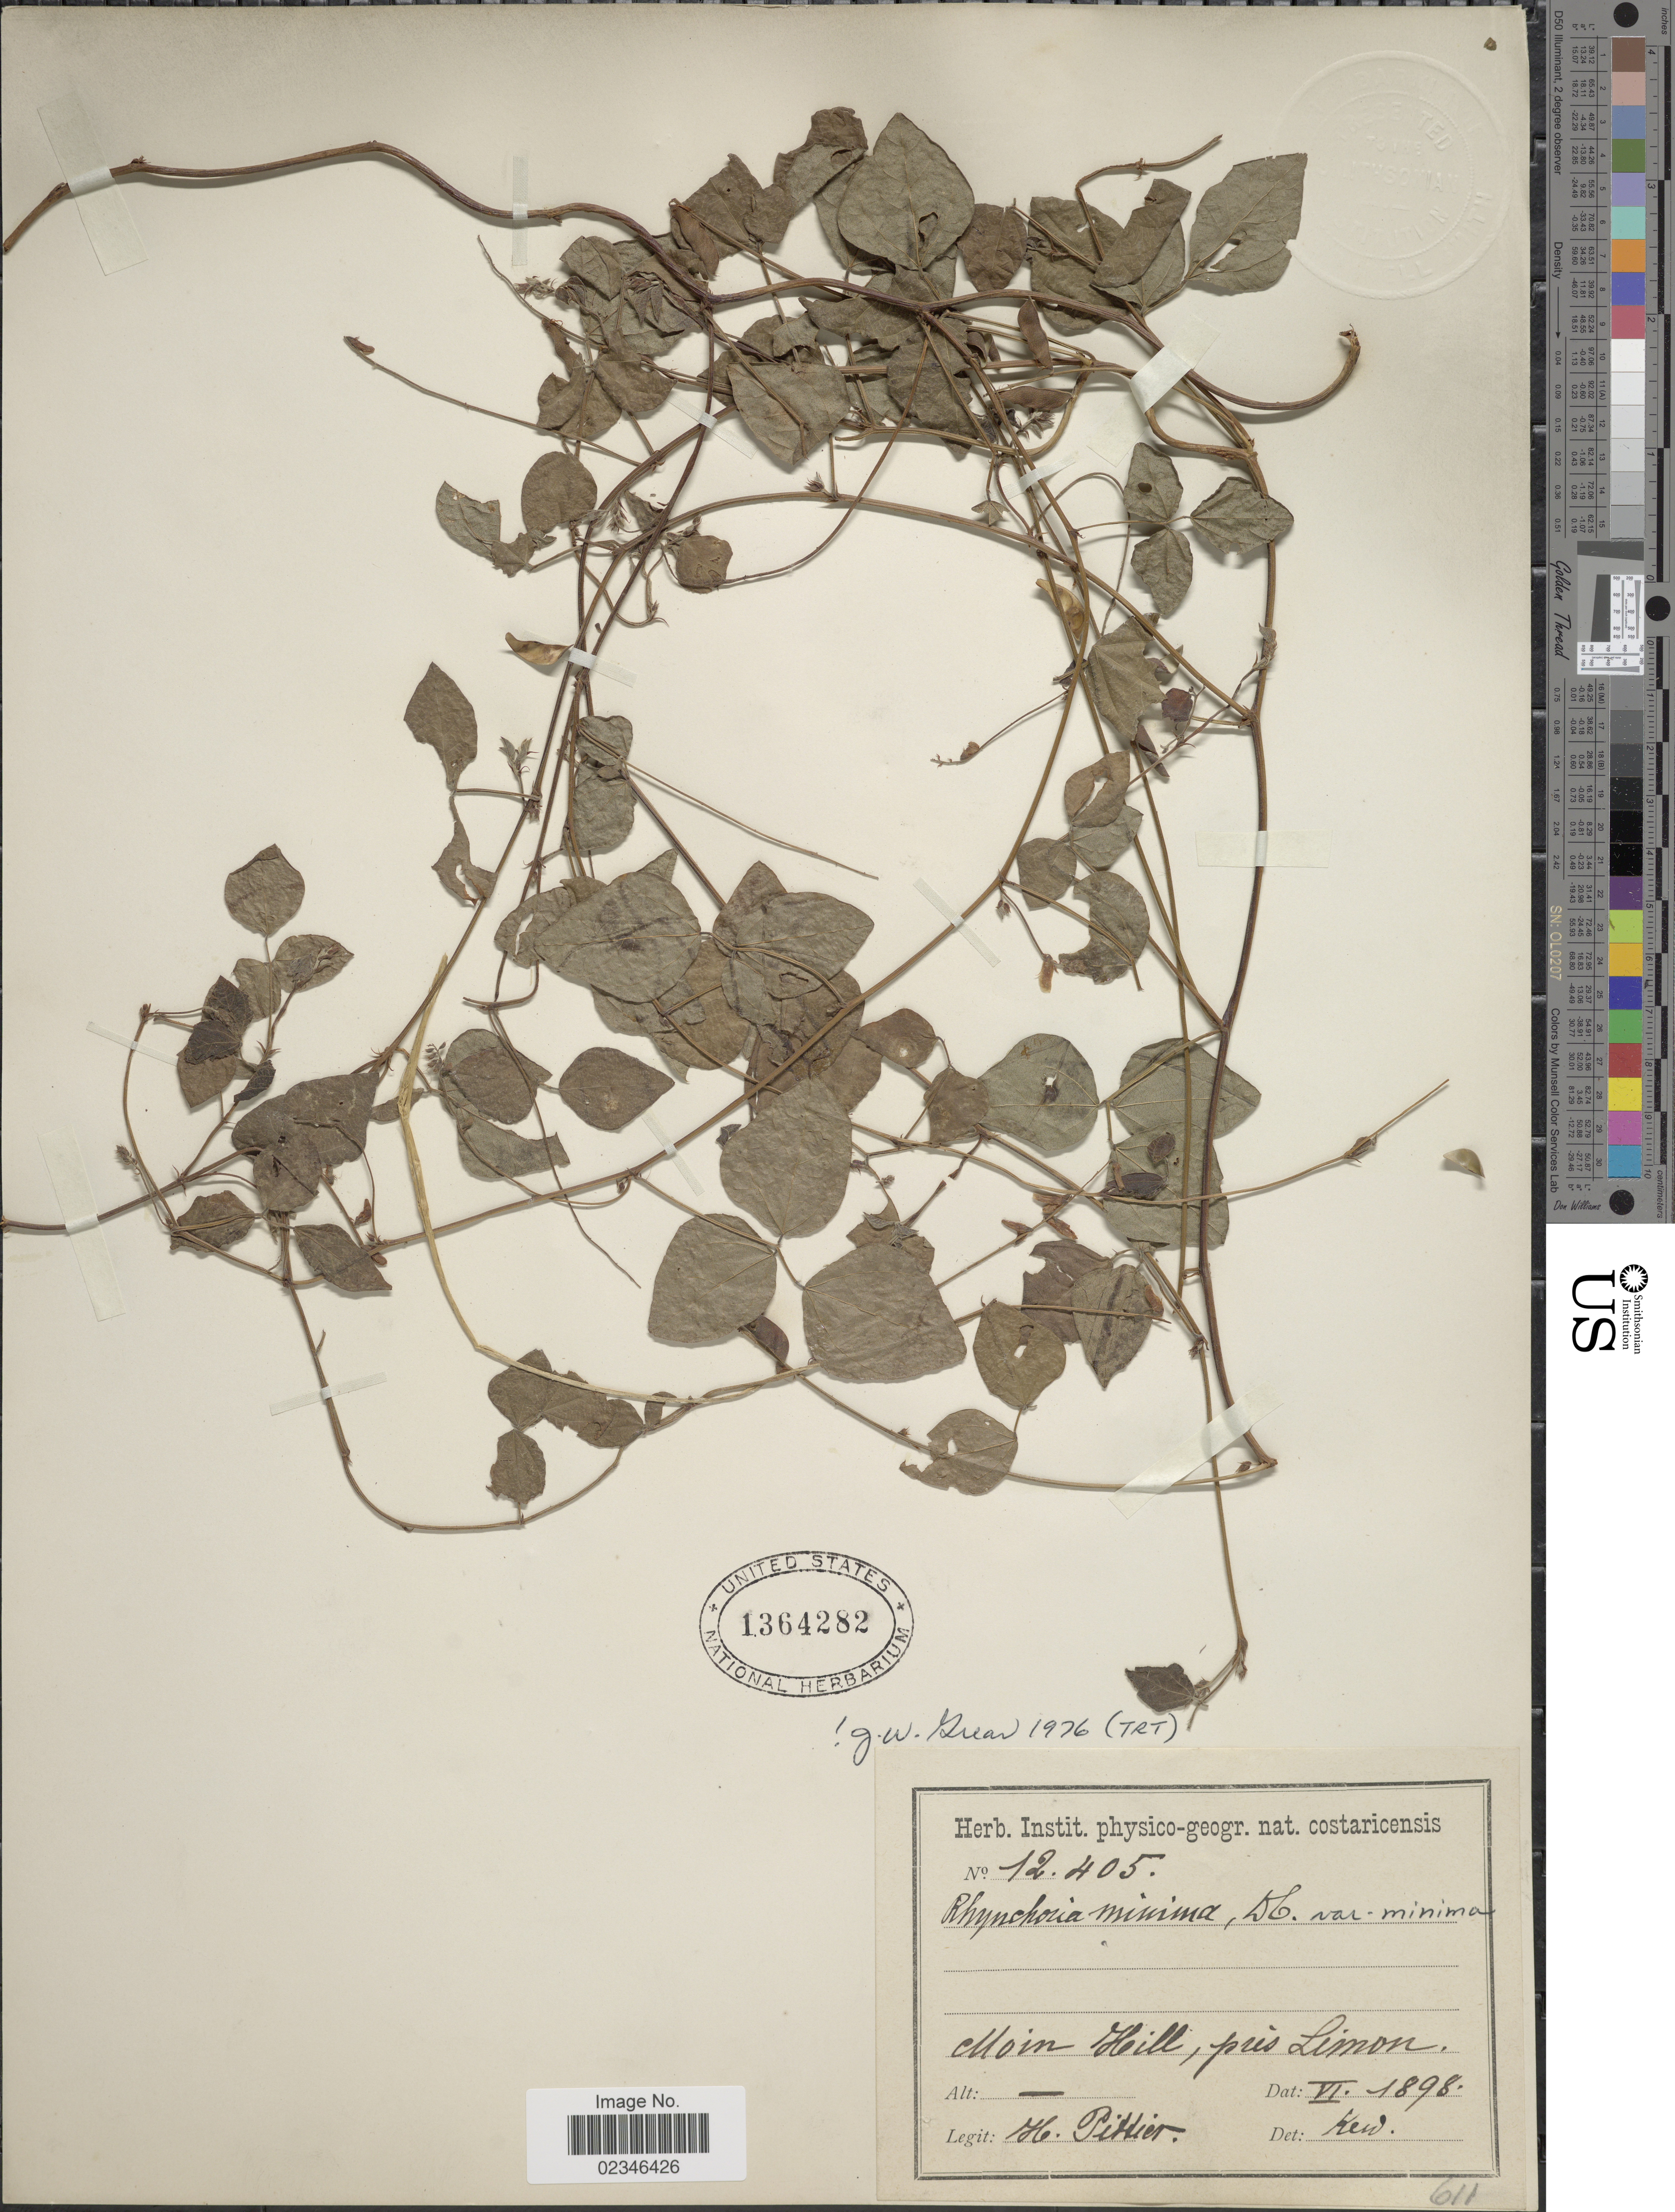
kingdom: Plantae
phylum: Tracheophyta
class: Magnoliopsida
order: Fabales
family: Fabaceae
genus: Rhynchosia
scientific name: Rhynchosia minima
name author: (L.) DC.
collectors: H. F. Pittier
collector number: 12405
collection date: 1898-06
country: Costa Rica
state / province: Limón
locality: Moin Hill, près Limon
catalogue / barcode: US 1364282